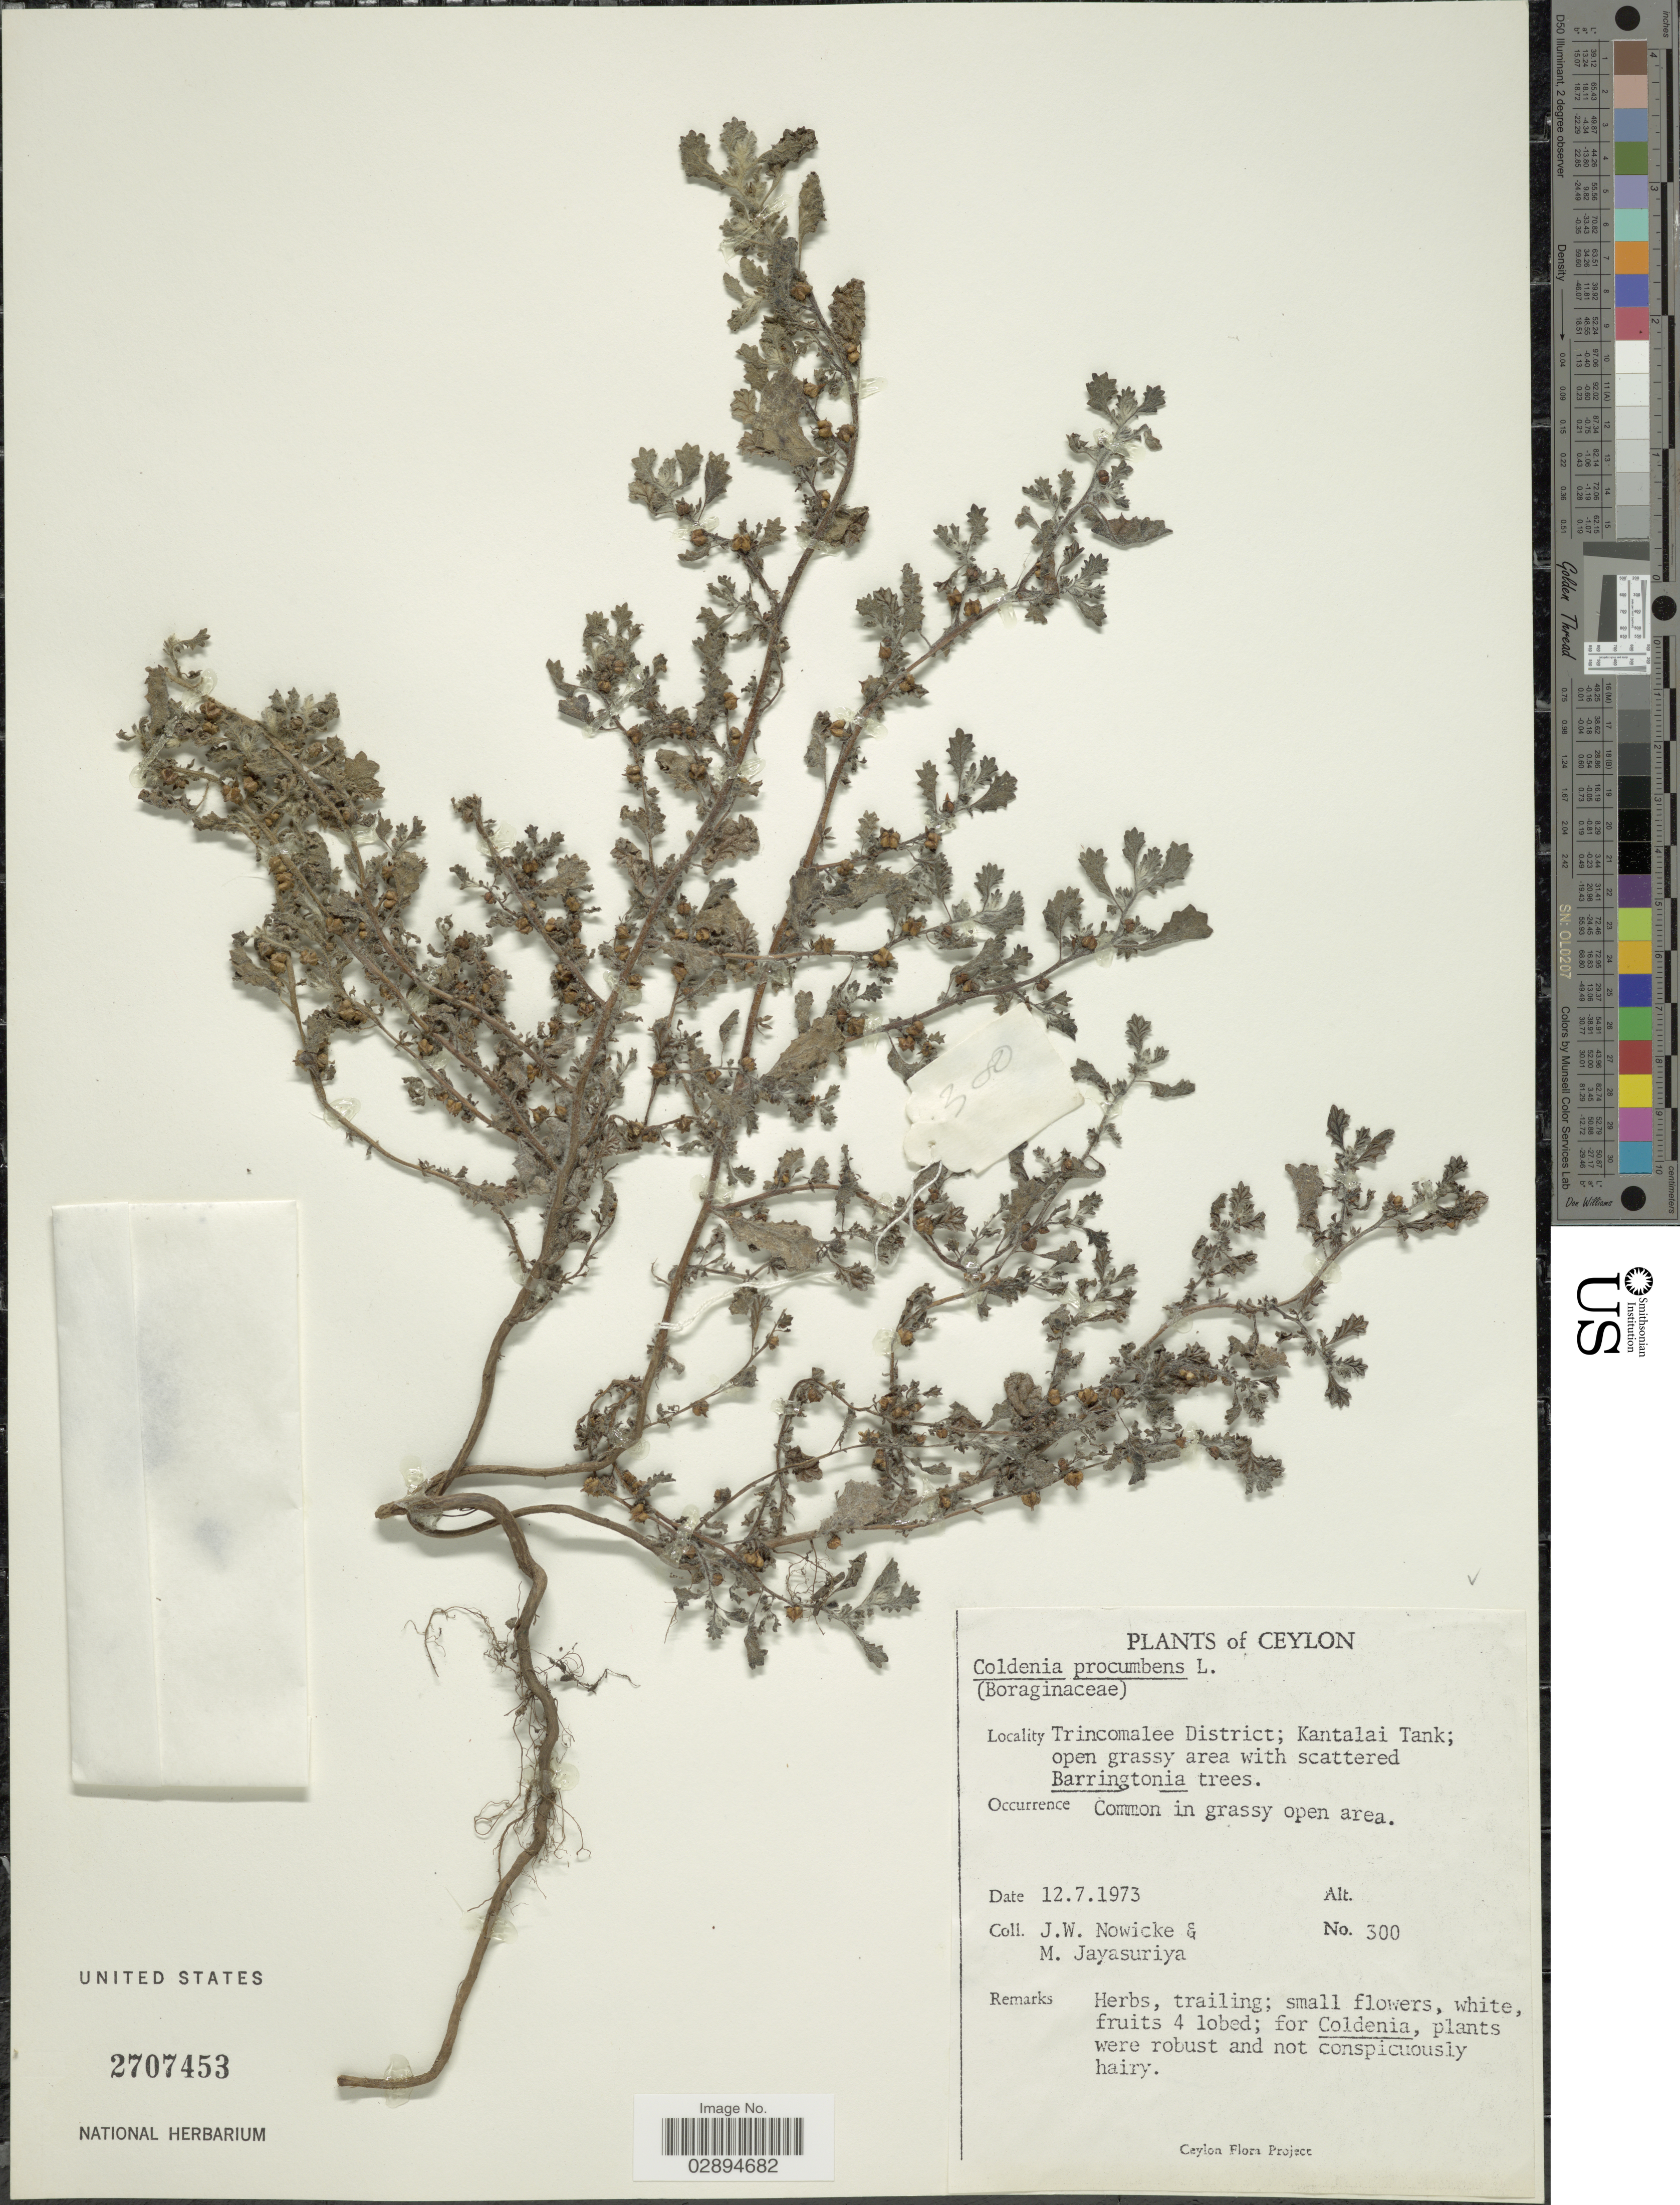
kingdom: Plantae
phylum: Tracheophyta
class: Magnoliopsida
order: Boraginales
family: Coldeniaceae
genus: Coldenia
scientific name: Coldenia procumbens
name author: L.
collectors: J. W. Nowicke & M. Jayasuriya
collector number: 300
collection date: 1973-07-12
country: Sri Lanka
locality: Ceylon. Trincomalee District; Kantalai Tank.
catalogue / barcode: US 2707453